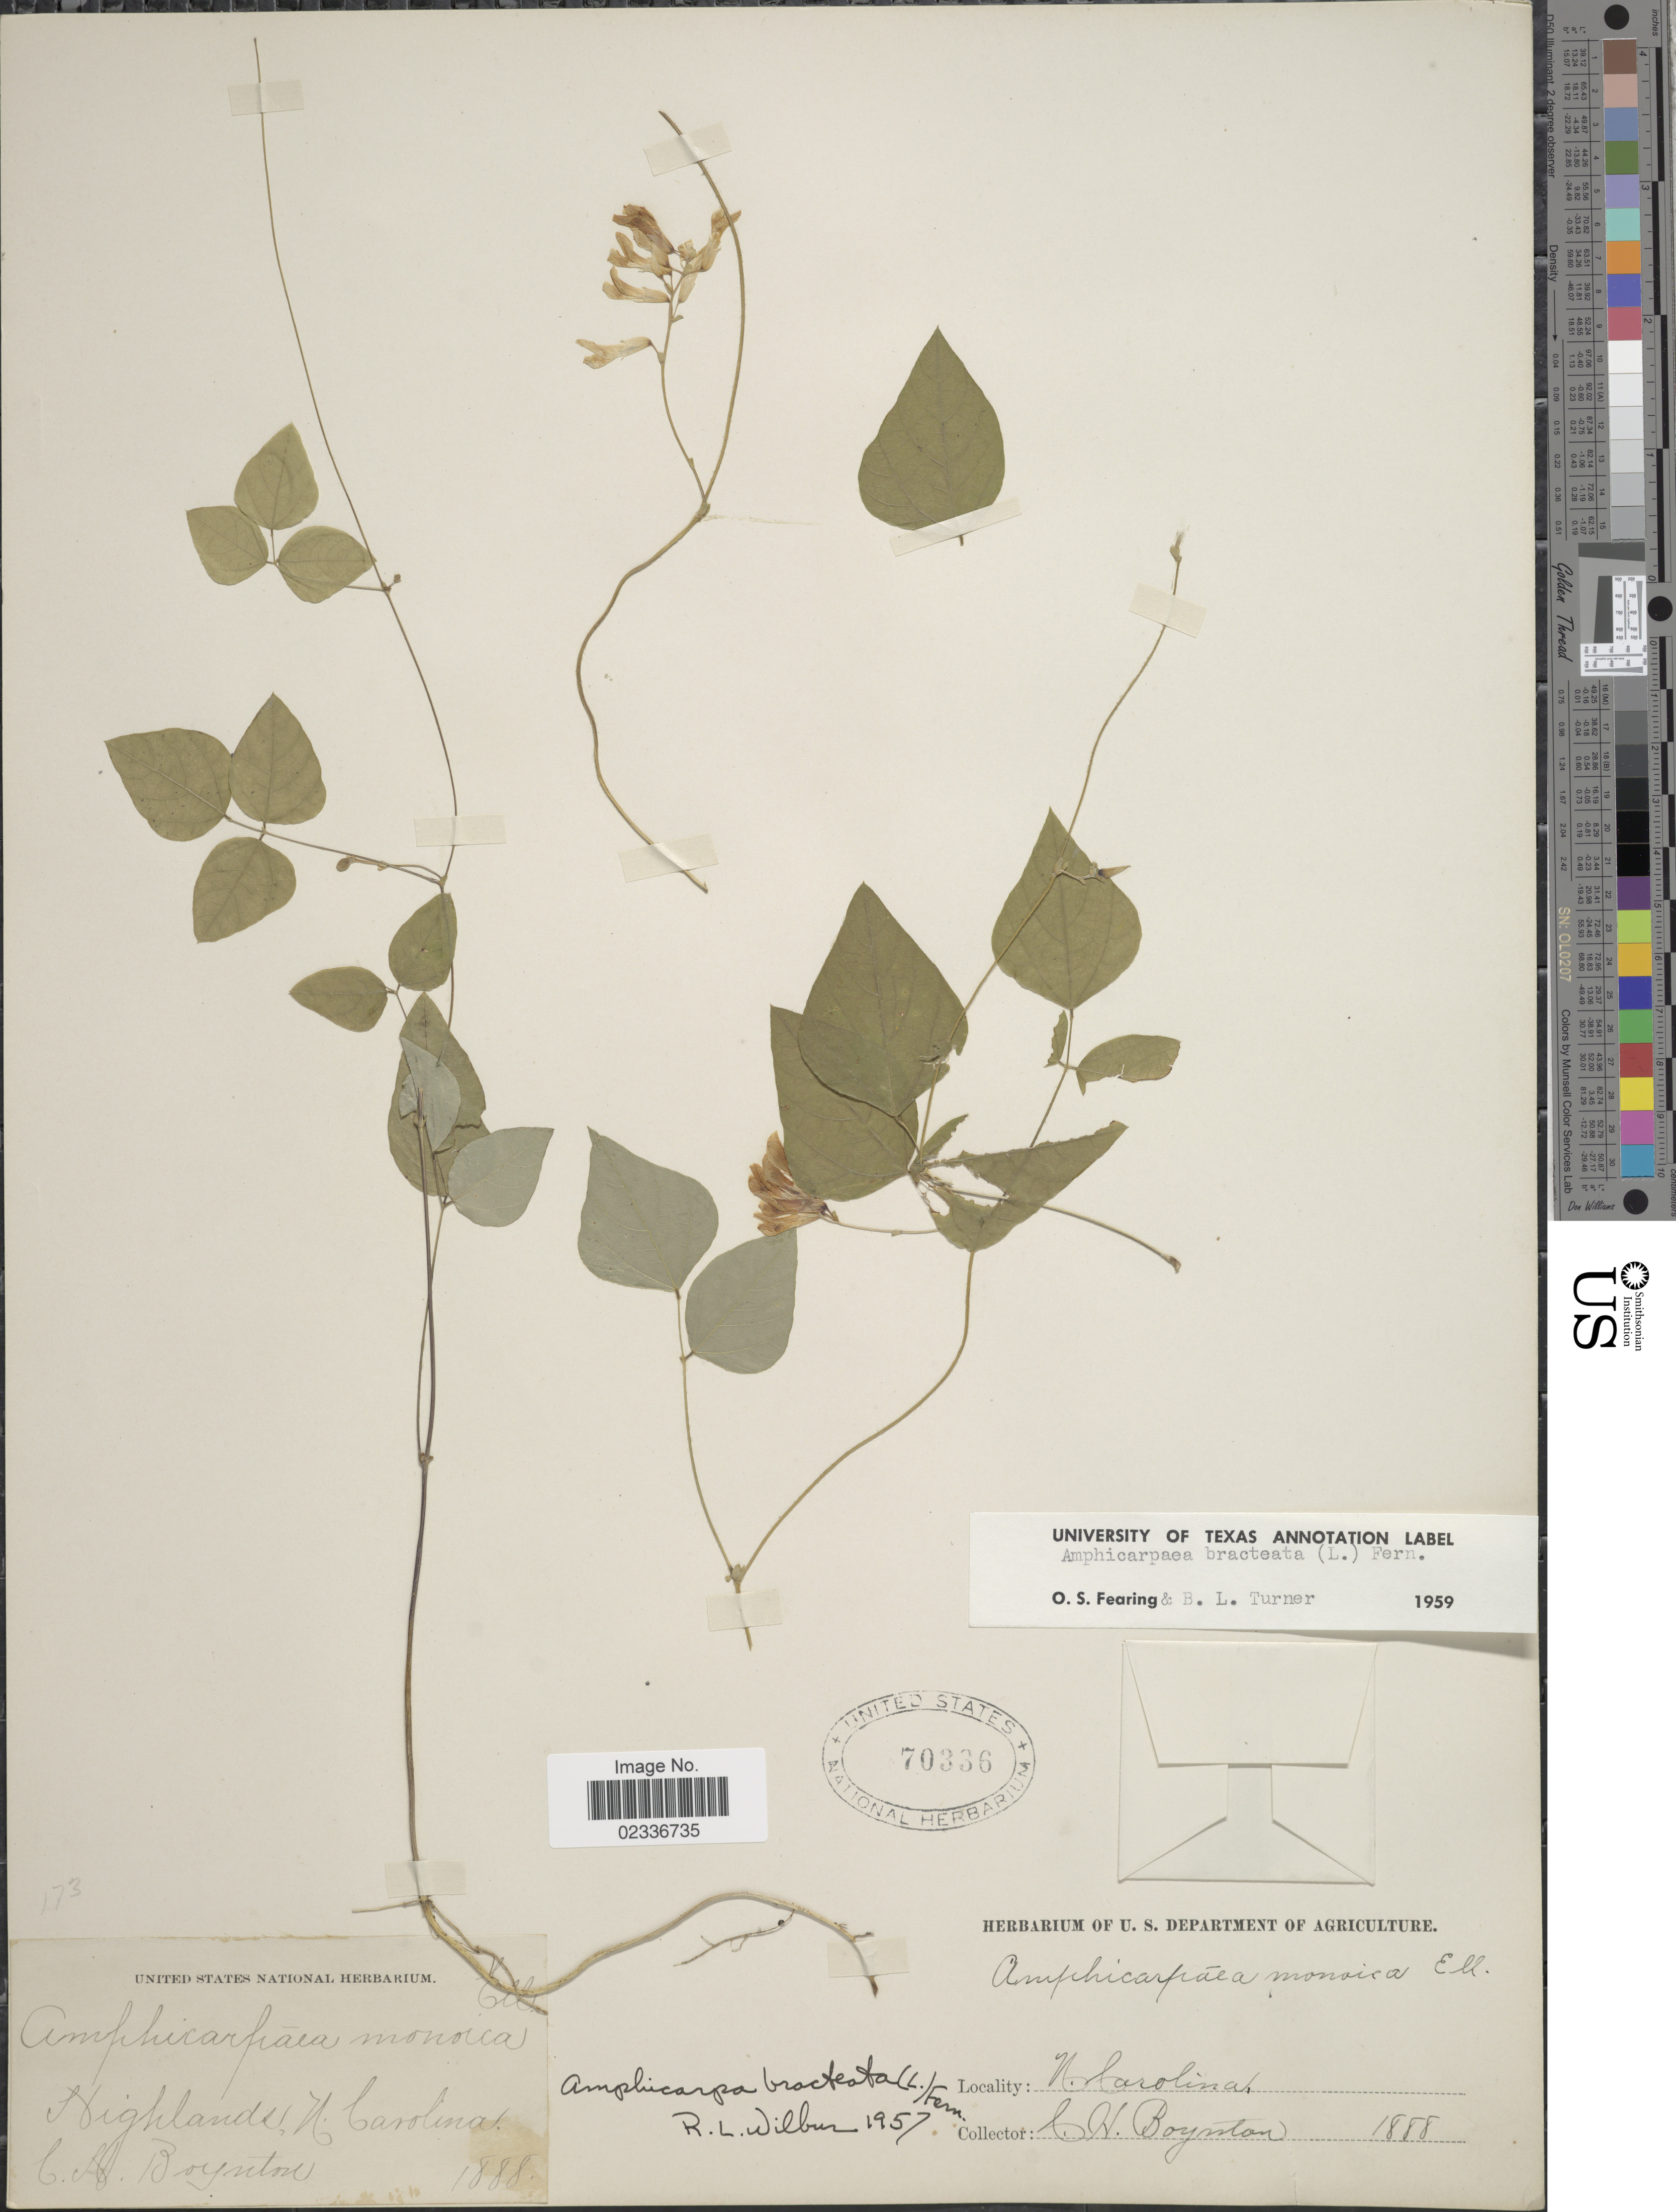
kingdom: Plantae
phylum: Tracheophyta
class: Magnoliopsida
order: Fabales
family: Fabaceae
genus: Amphicarpaea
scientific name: Amphicarpaea bracteata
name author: (L.) Fernald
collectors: C. Boynton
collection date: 1888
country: United States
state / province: North Carolina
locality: Highlands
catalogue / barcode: US 70336